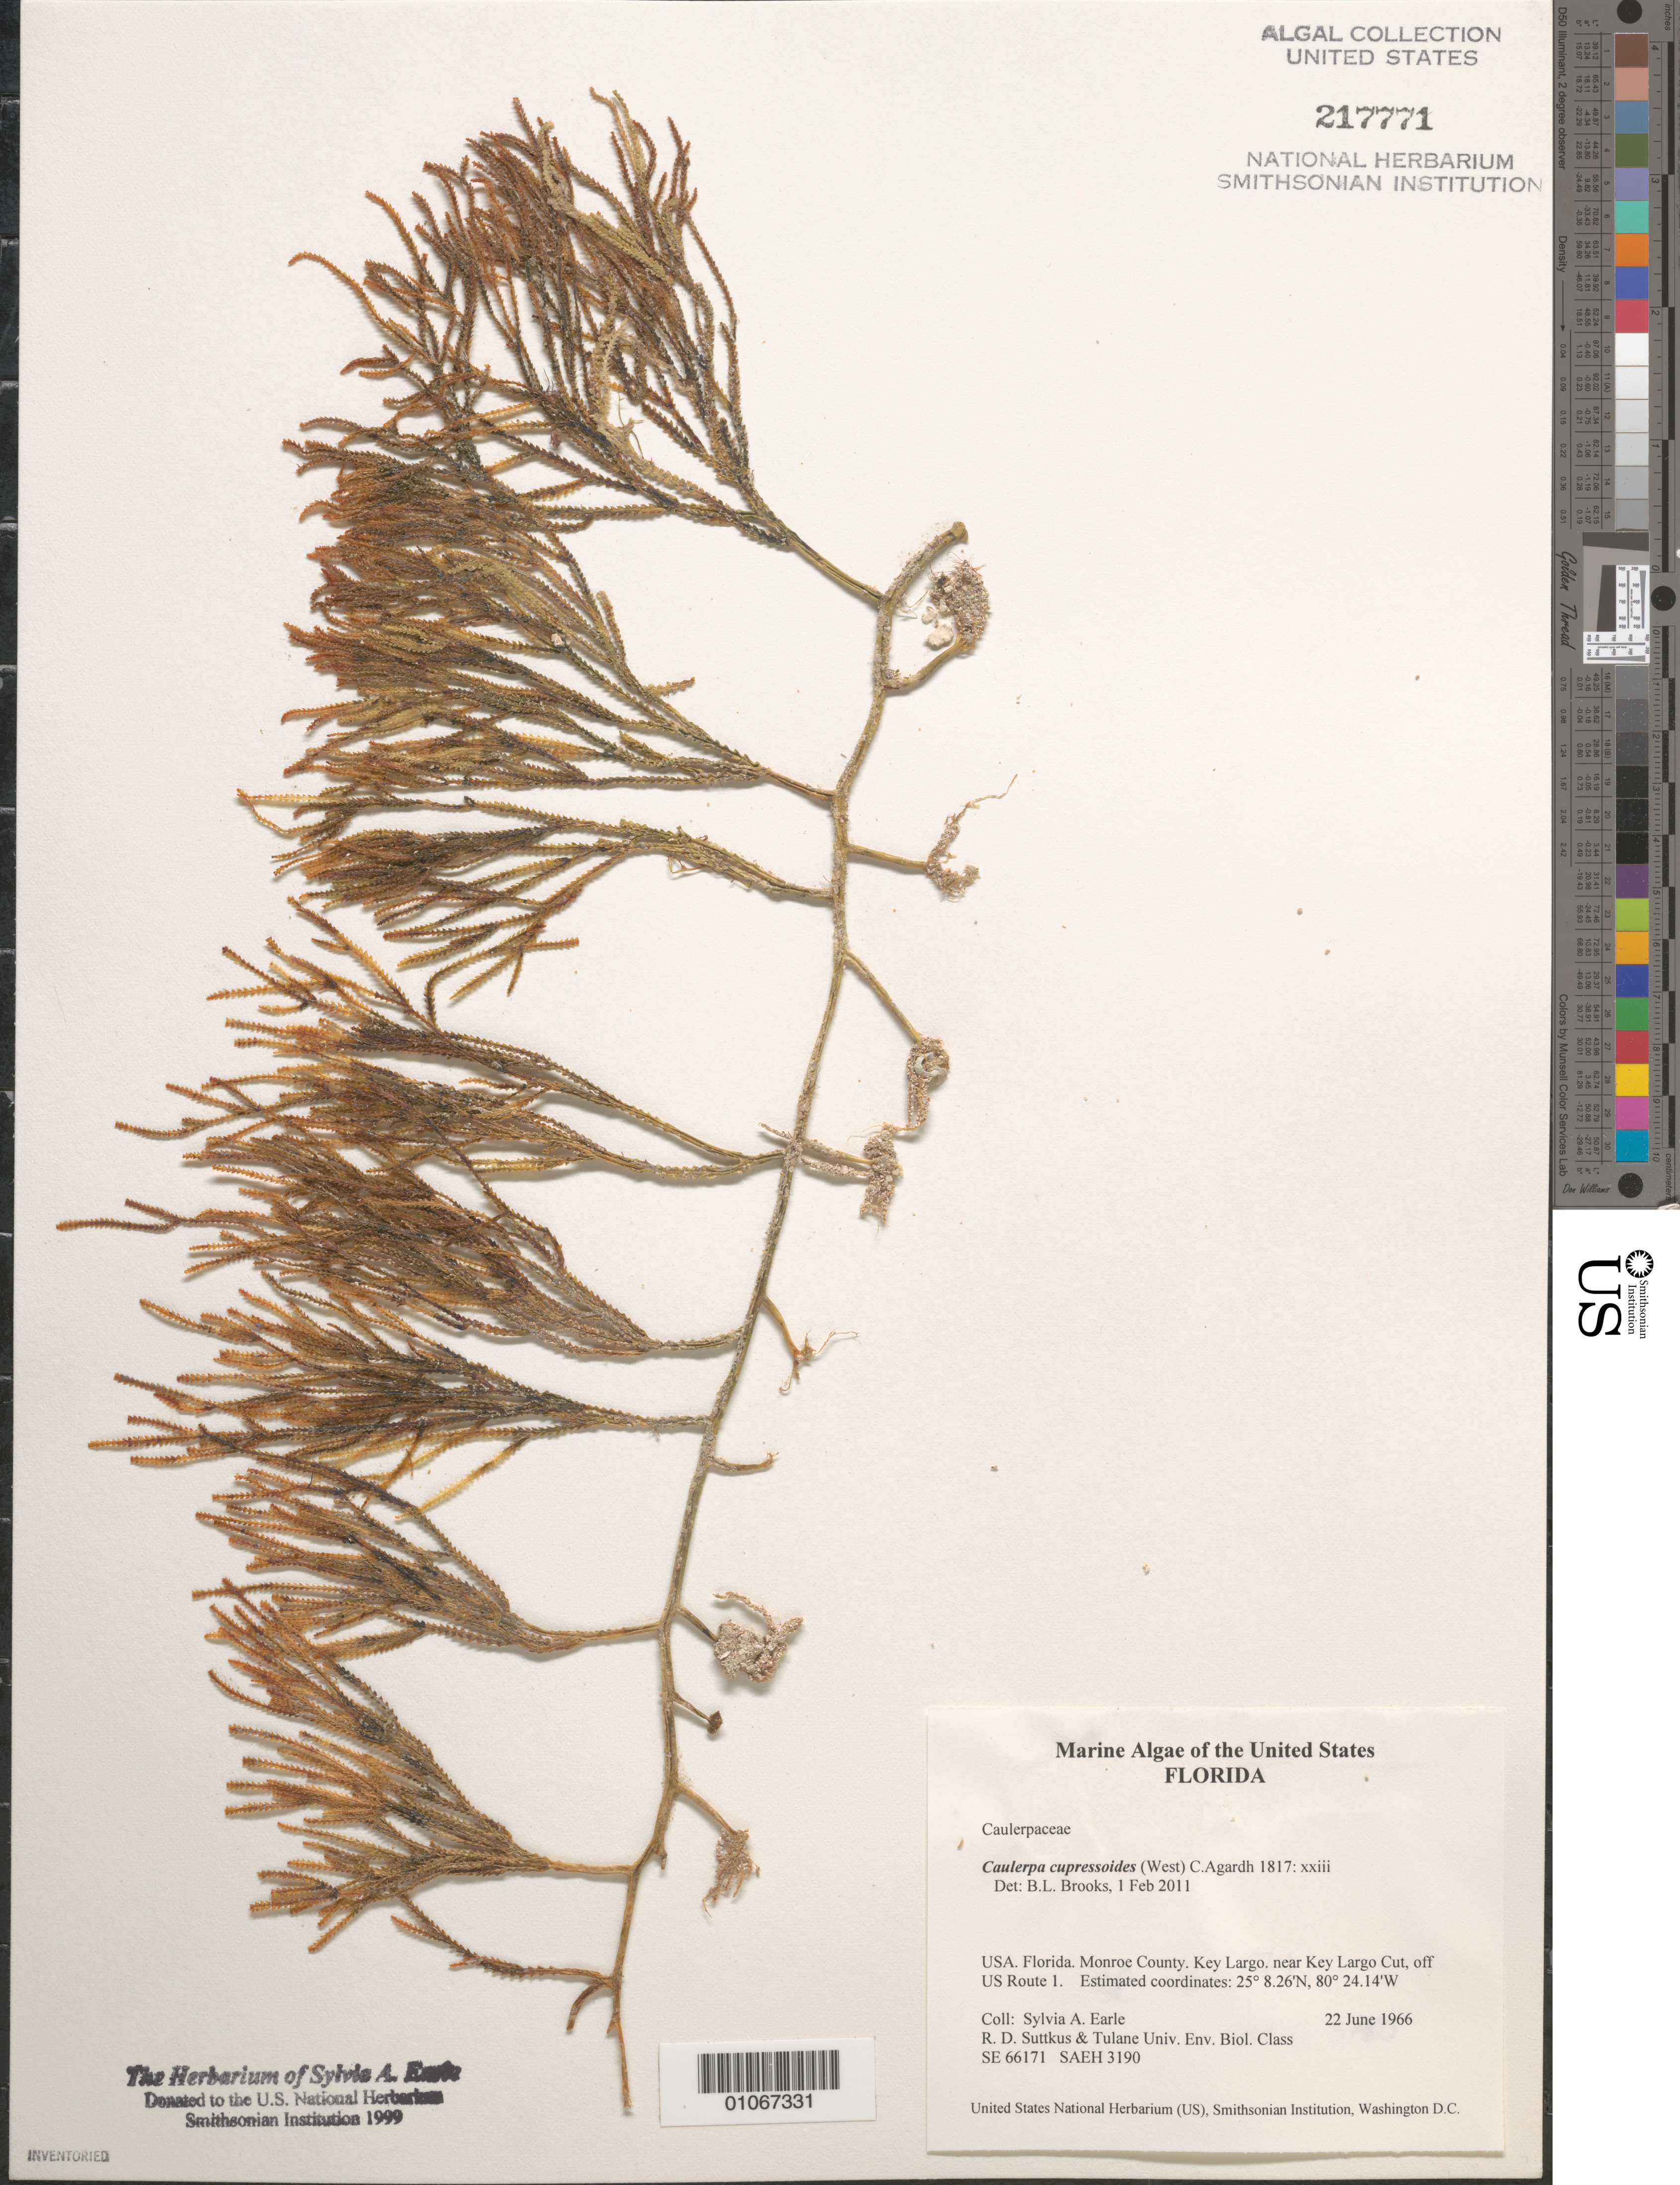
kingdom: Plantae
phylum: Chlorophyta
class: Ulvophyceae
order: Bryopsidales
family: Caulerpaceae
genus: Caulerpa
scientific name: Caulerpa cupressoides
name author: (Vahl) C. Agardh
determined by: Brooks, B. L., (BOT), Smithsonian Institution - National Museum of Natural History (UNITED STATES)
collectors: S. A. Earle, R. Suttkus & Tulane Univ. Env. Biol. Class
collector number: SE 66171 & SAEH 3190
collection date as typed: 22 Jun 1966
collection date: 1966-06-22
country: United States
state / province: Florida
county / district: Monroe County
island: Key Largo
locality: Near Key Largo Cut, off US Route 1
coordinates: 25 8.26'N, 80 24.14'W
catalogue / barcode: US 217771